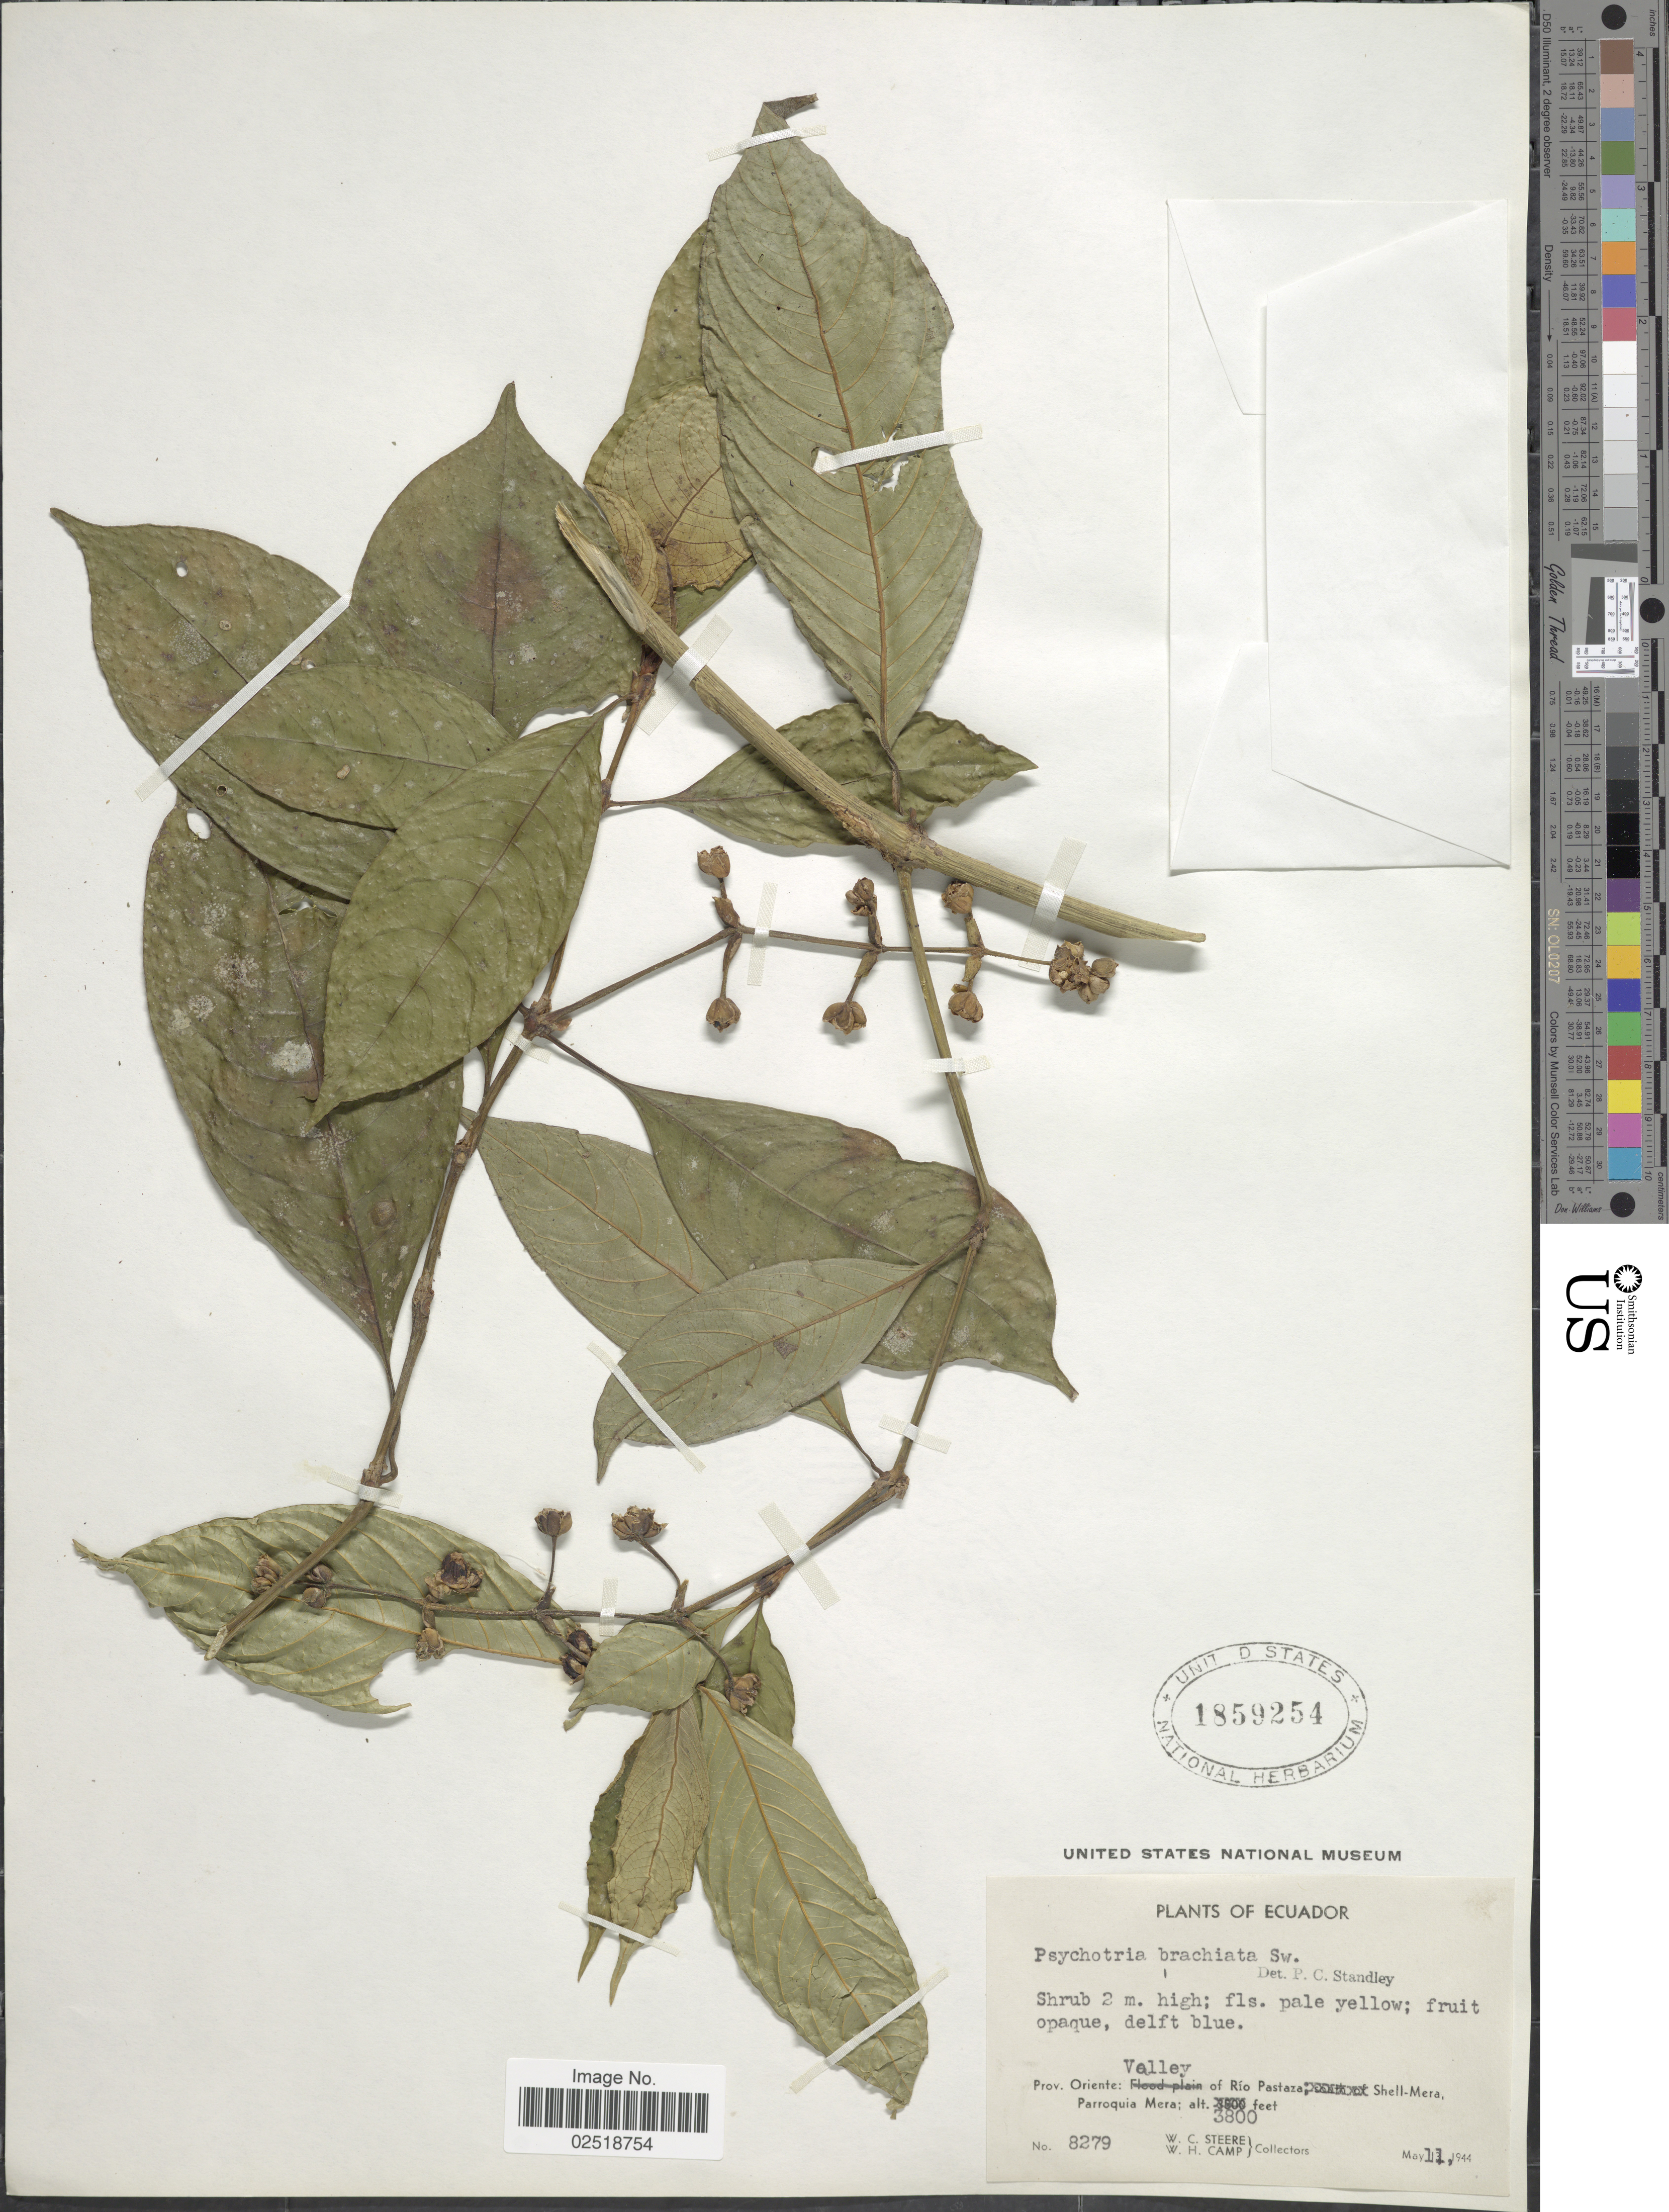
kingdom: Plantae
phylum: Tracheophyta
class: Magnoliopsida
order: Gentianales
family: Rubiaceae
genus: Psychotria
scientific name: Psychotria caerulea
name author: Ruiz & Pav.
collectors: W. C. Steere & W. H. Camp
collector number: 8279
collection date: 1944-05-11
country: Ecuador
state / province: Pastaza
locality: Prov. Oriente: Valley of Río Pastaza: Shell-Mera, Parroquia Mera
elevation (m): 1158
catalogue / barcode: US 1859254